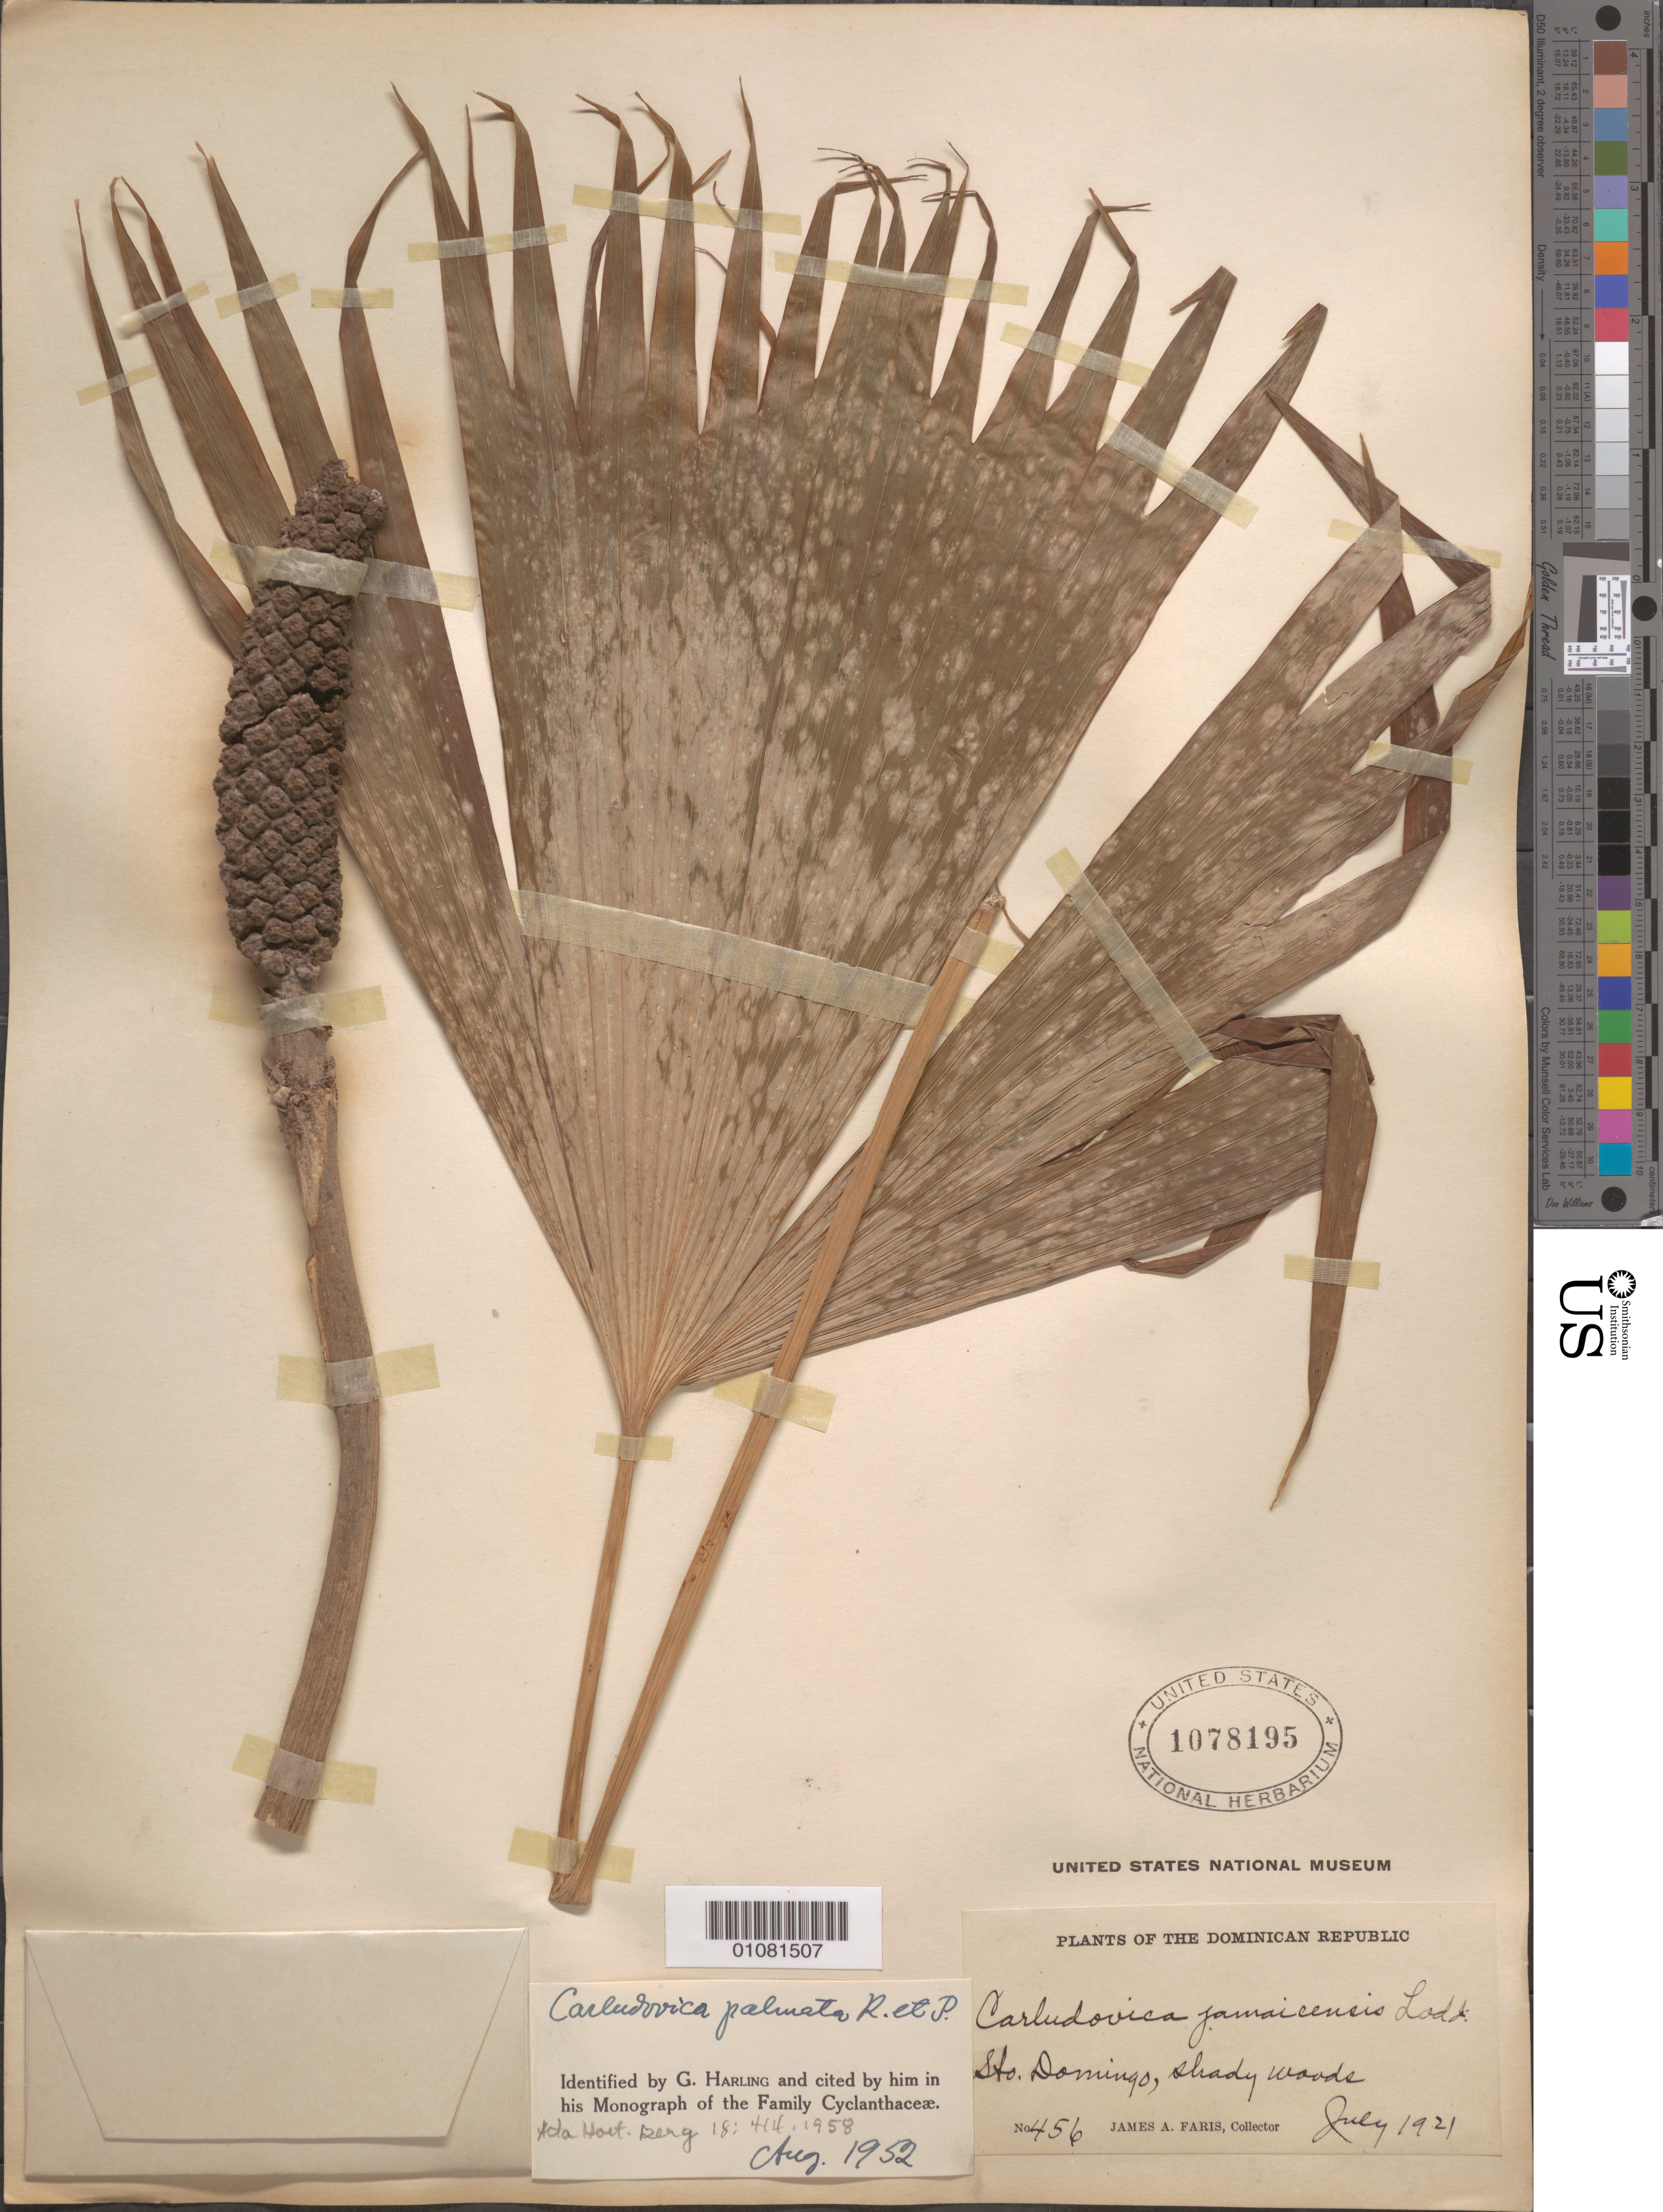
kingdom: Plantae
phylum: Tracheophyta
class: Liliopsida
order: Pandanales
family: Cyclanthaceae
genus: Carludovica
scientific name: Carludovica palmata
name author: Ruiz & Pav.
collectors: J. Faris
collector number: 456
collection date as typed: Jul 1921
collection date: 1921-07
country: Dominican Republic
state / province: Santo Domingo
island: Hispaniola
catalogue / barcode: US 1078195